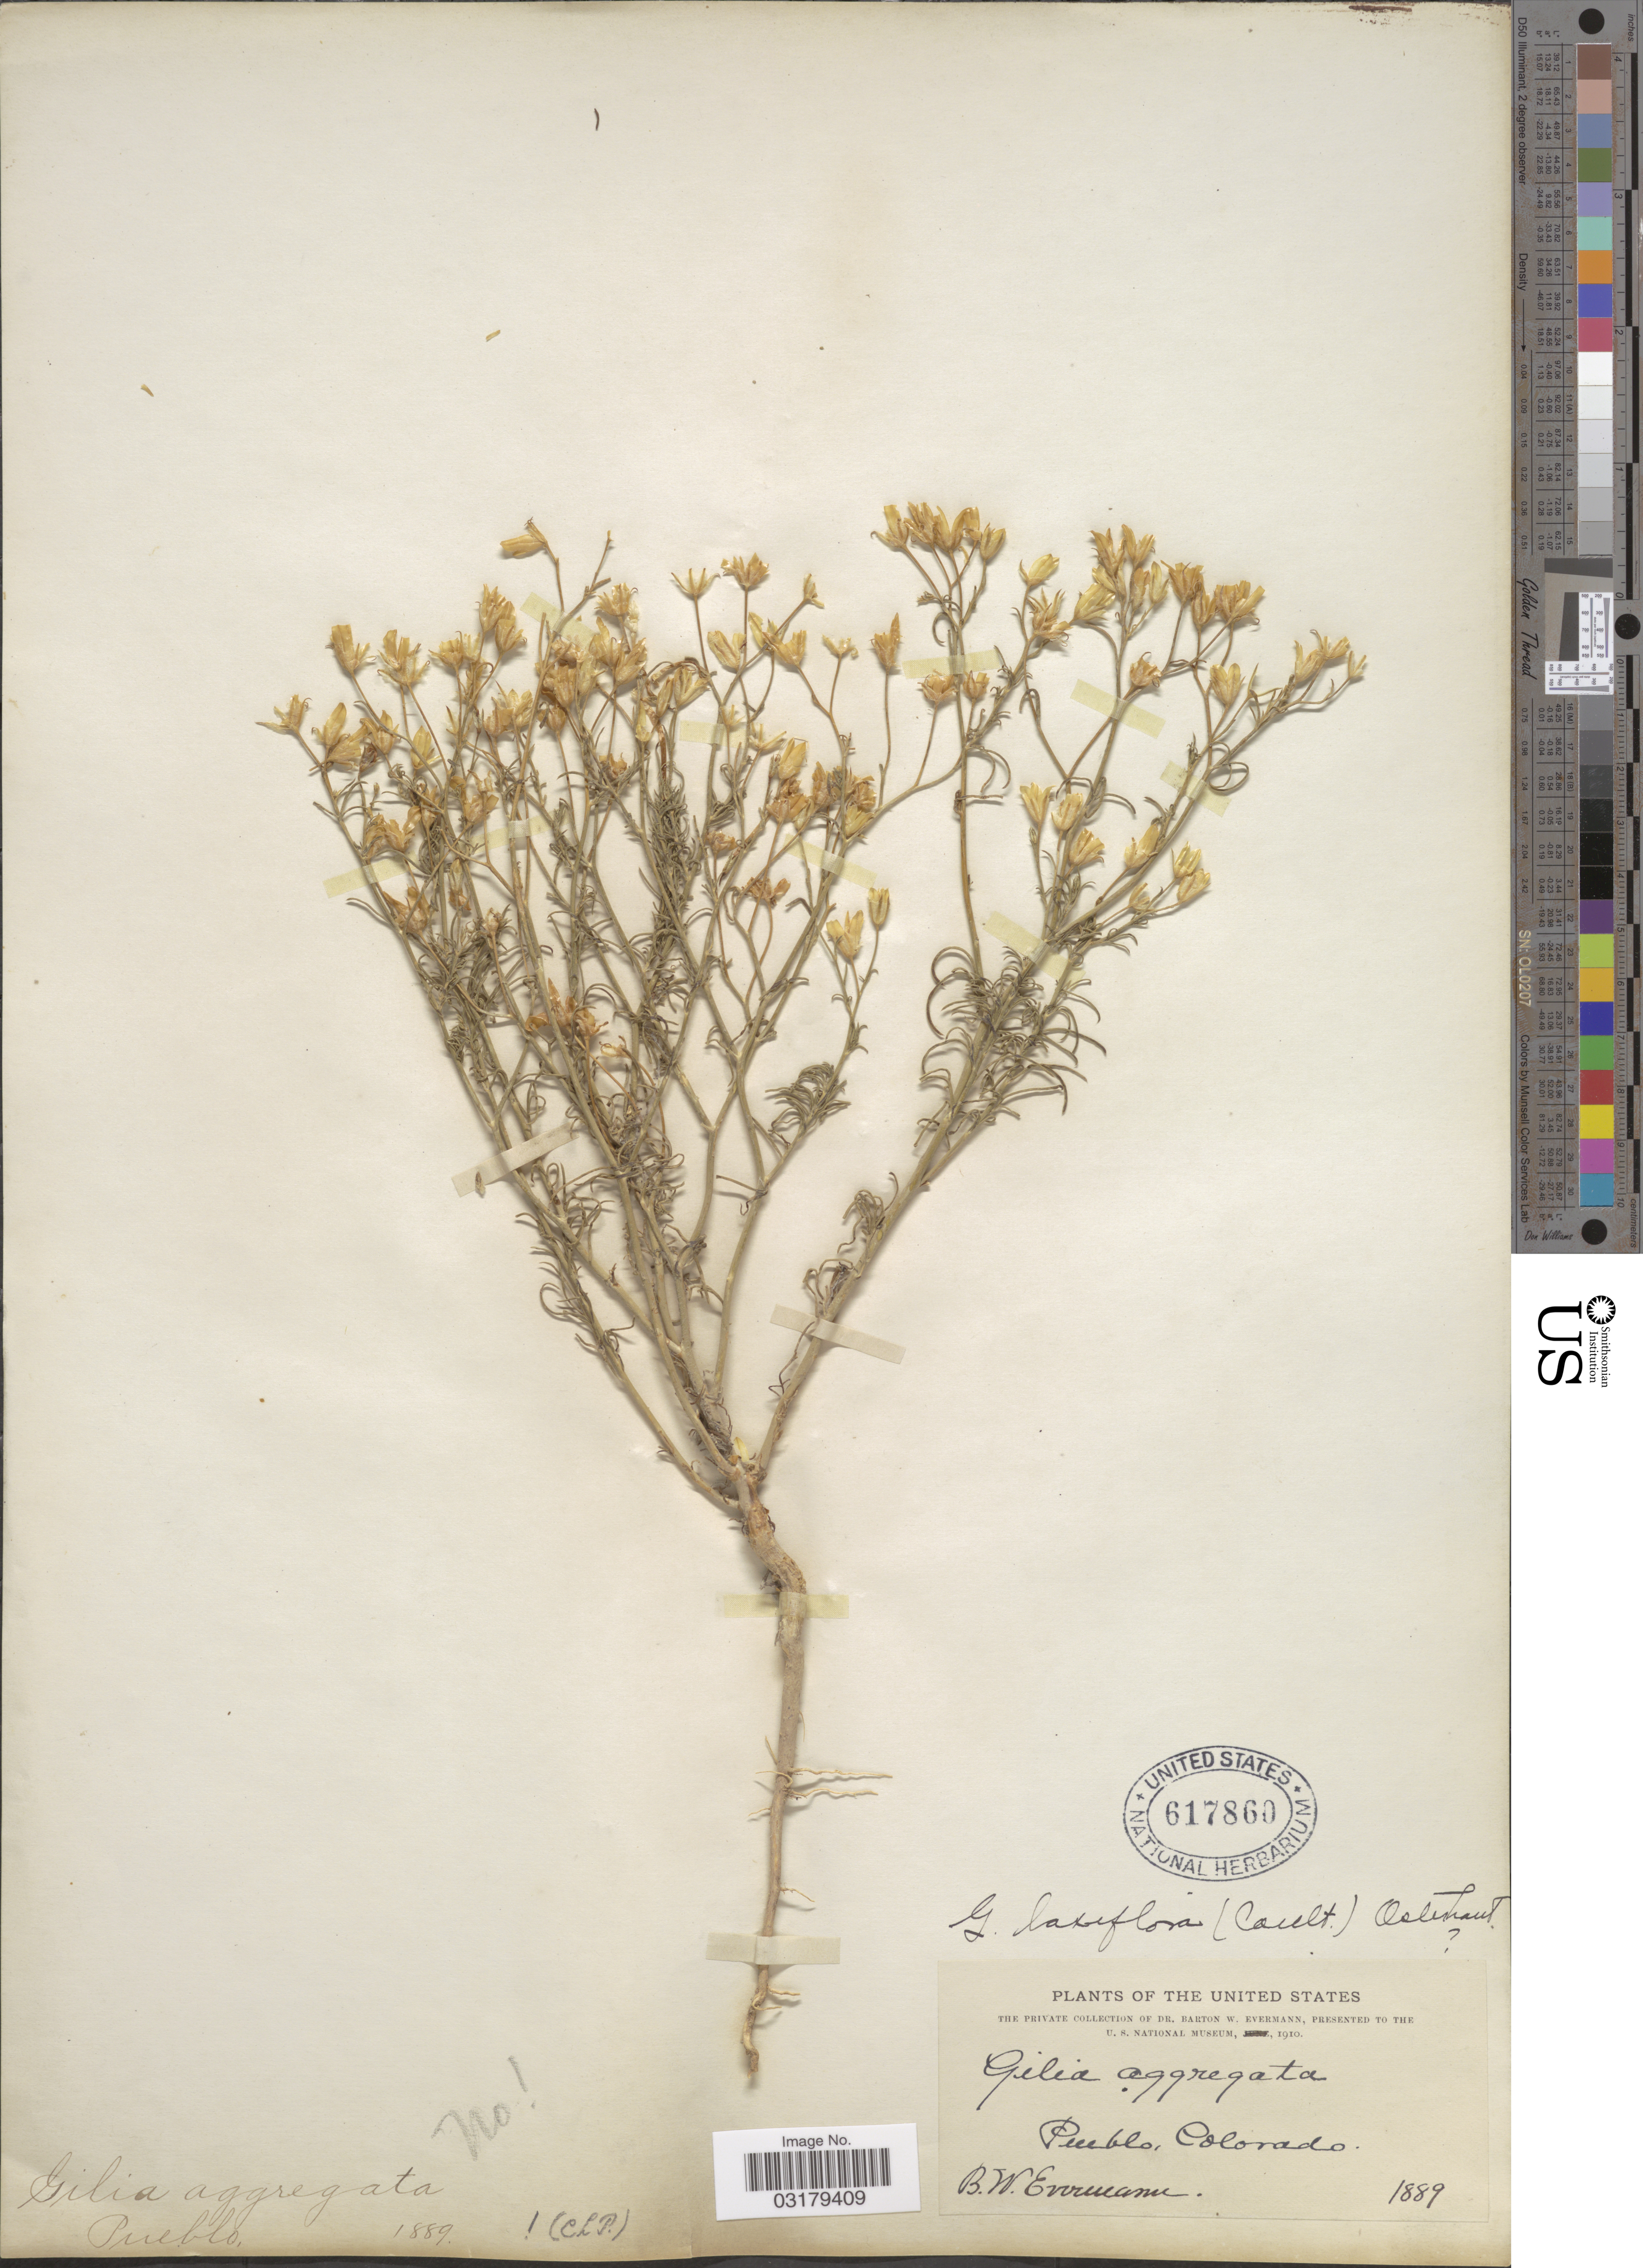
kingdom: Plantae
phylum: Tracheophyta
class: Magnoliopsida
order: Ericales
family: Polemoniaceae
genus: Ipomopsis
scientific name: Ipomopsis laxiflora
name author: (J.M. Coult.) V.E. Grant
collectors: B. W. Evermann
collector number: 1889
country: United States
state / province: Colorado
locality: Pueblo.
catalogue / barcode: US 617860